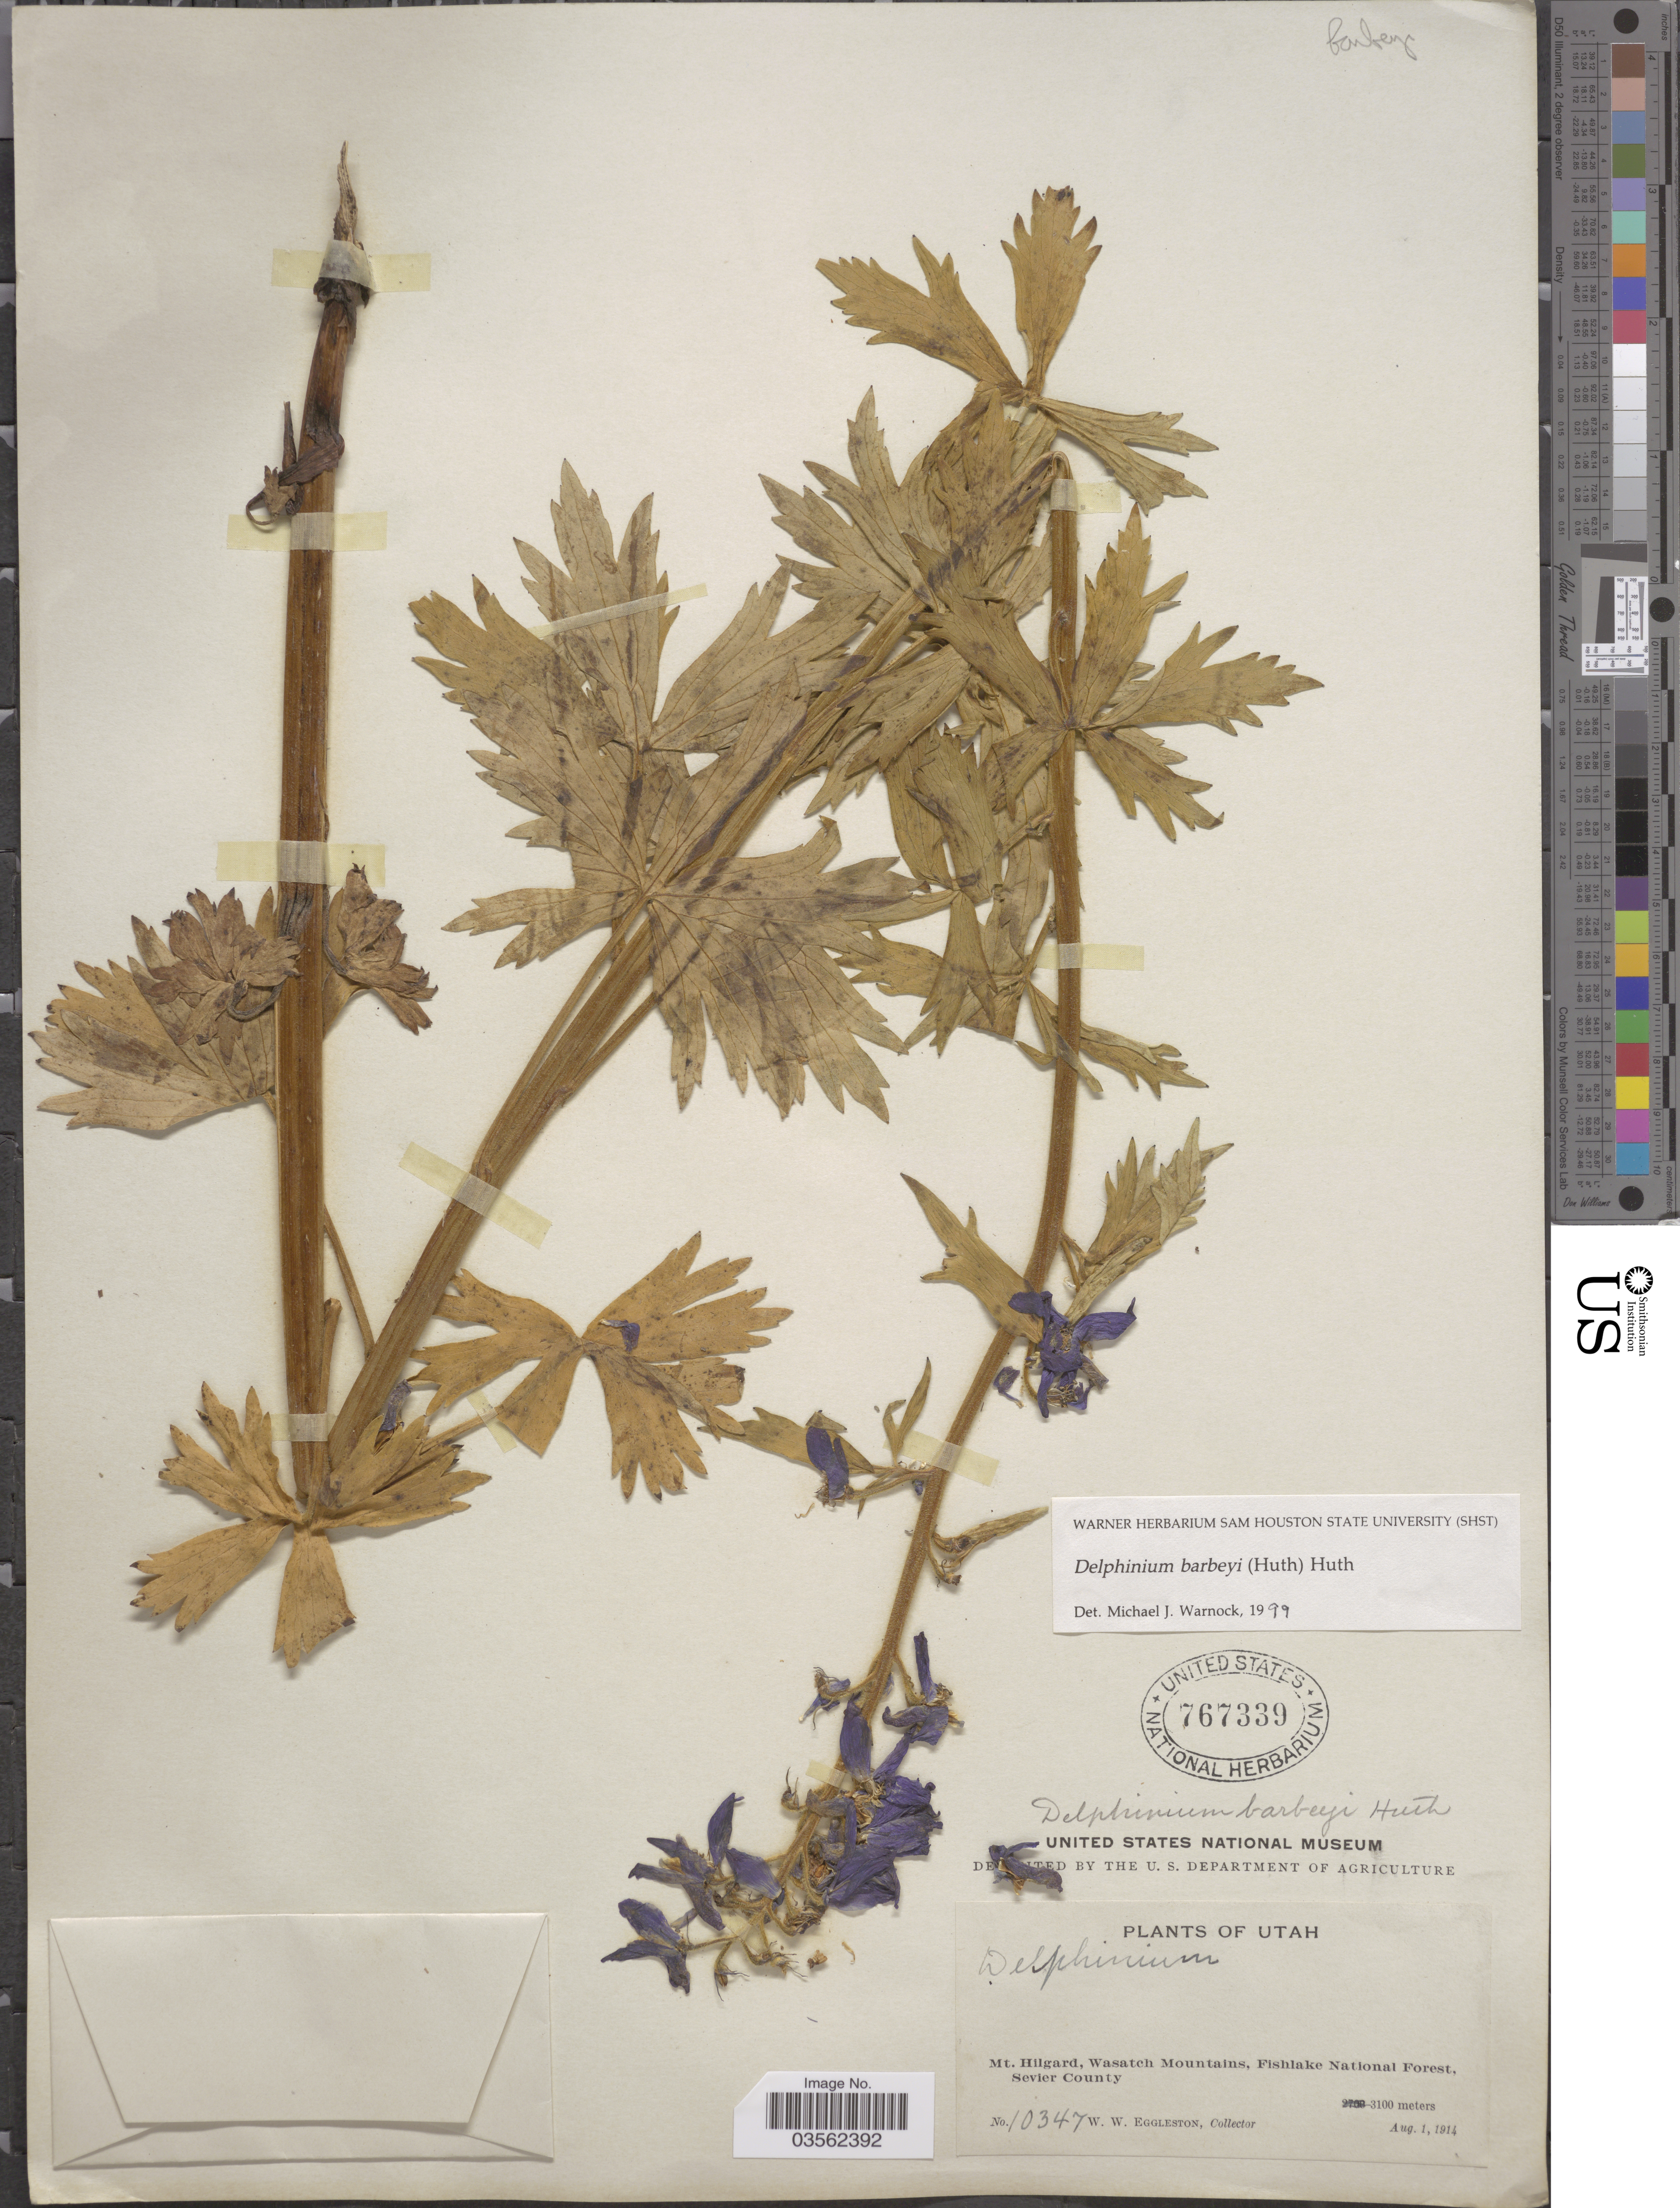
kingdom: Plantae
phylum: Tracheophyta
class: Magnoliopsida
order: Ranunculales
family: Ranunculaceae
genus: Delphinium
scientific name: Delphinium barbeyi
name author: (Huth) Huth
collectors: W. W. Eggleston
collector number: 10347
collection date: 1914-08-01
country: United States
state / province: Utah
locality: Mt. Hilgard, Wasatch Mountains, Fishlake National Forest, Sevier County.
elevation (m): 3100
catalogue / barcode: US 767339